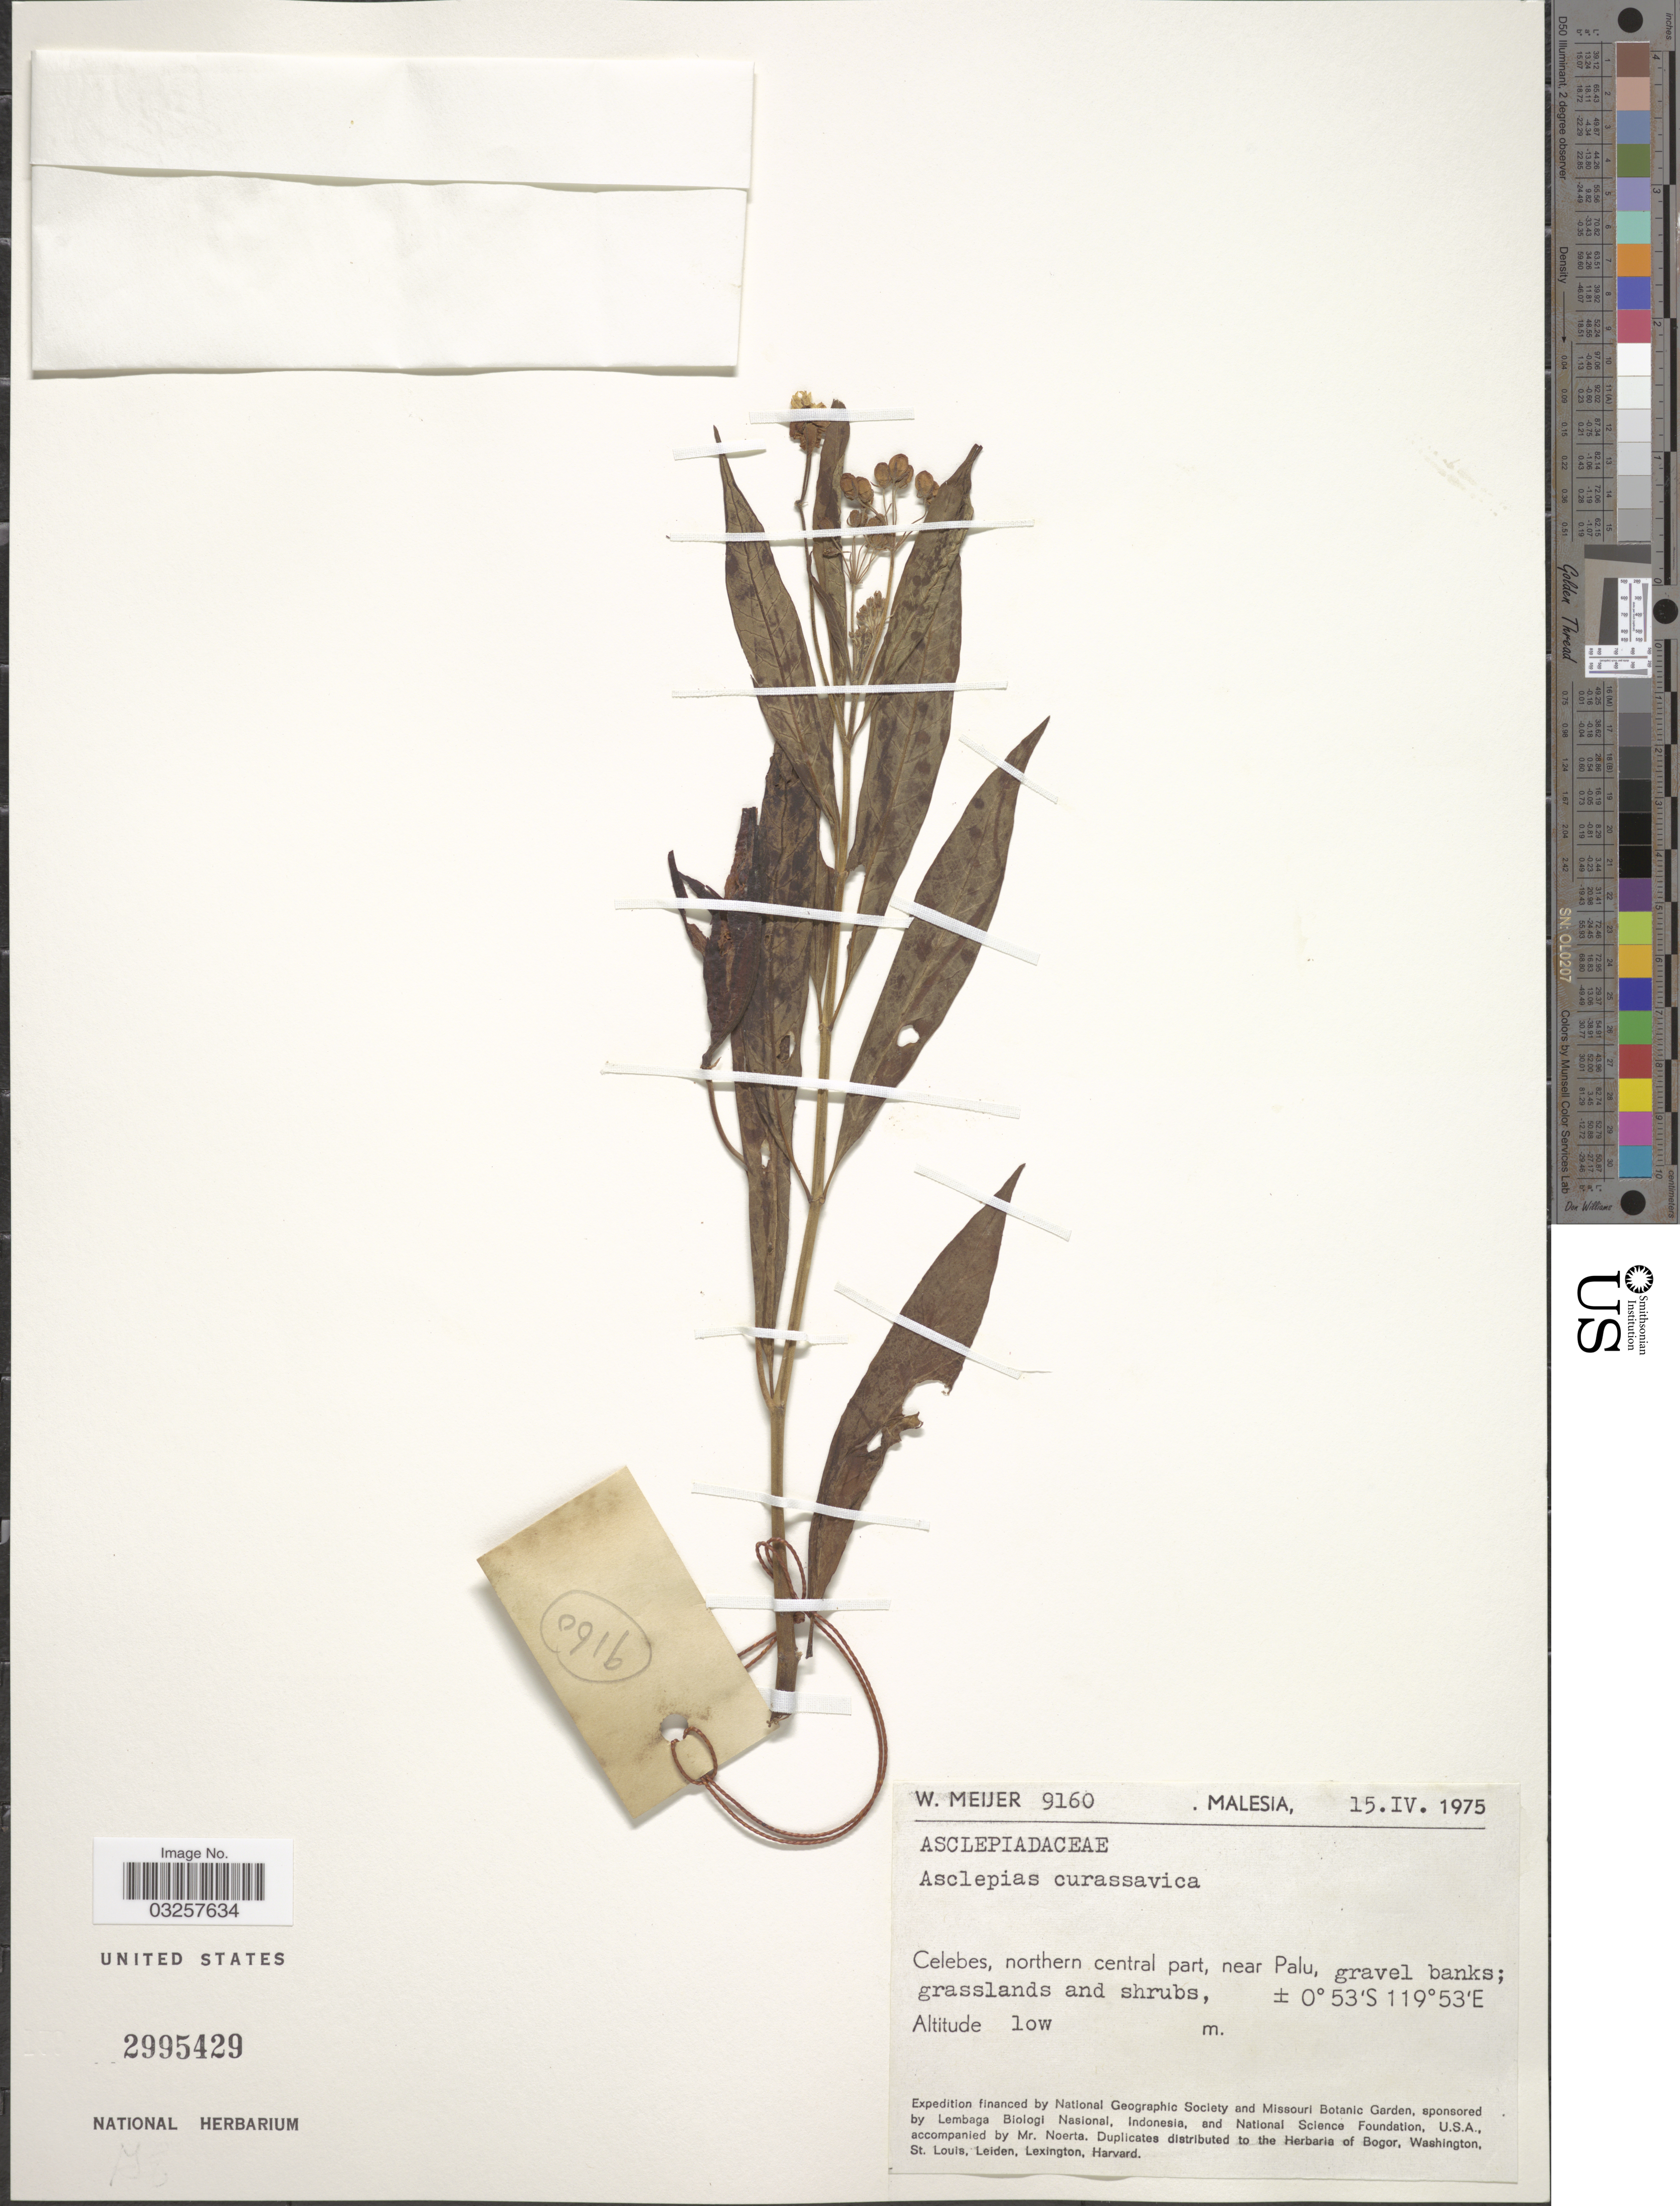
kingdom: Plantae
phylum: Tracheophyta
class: Magnoliopsida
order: Gentianales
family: Apocynaceae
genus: Asclepias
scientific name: Asclepias curassavica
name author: L.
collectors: W. Meijer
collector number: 9160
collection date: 1975-04-15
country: Malaysia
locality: Celebes, northern central part, near Palu.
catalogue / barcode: US 2995429